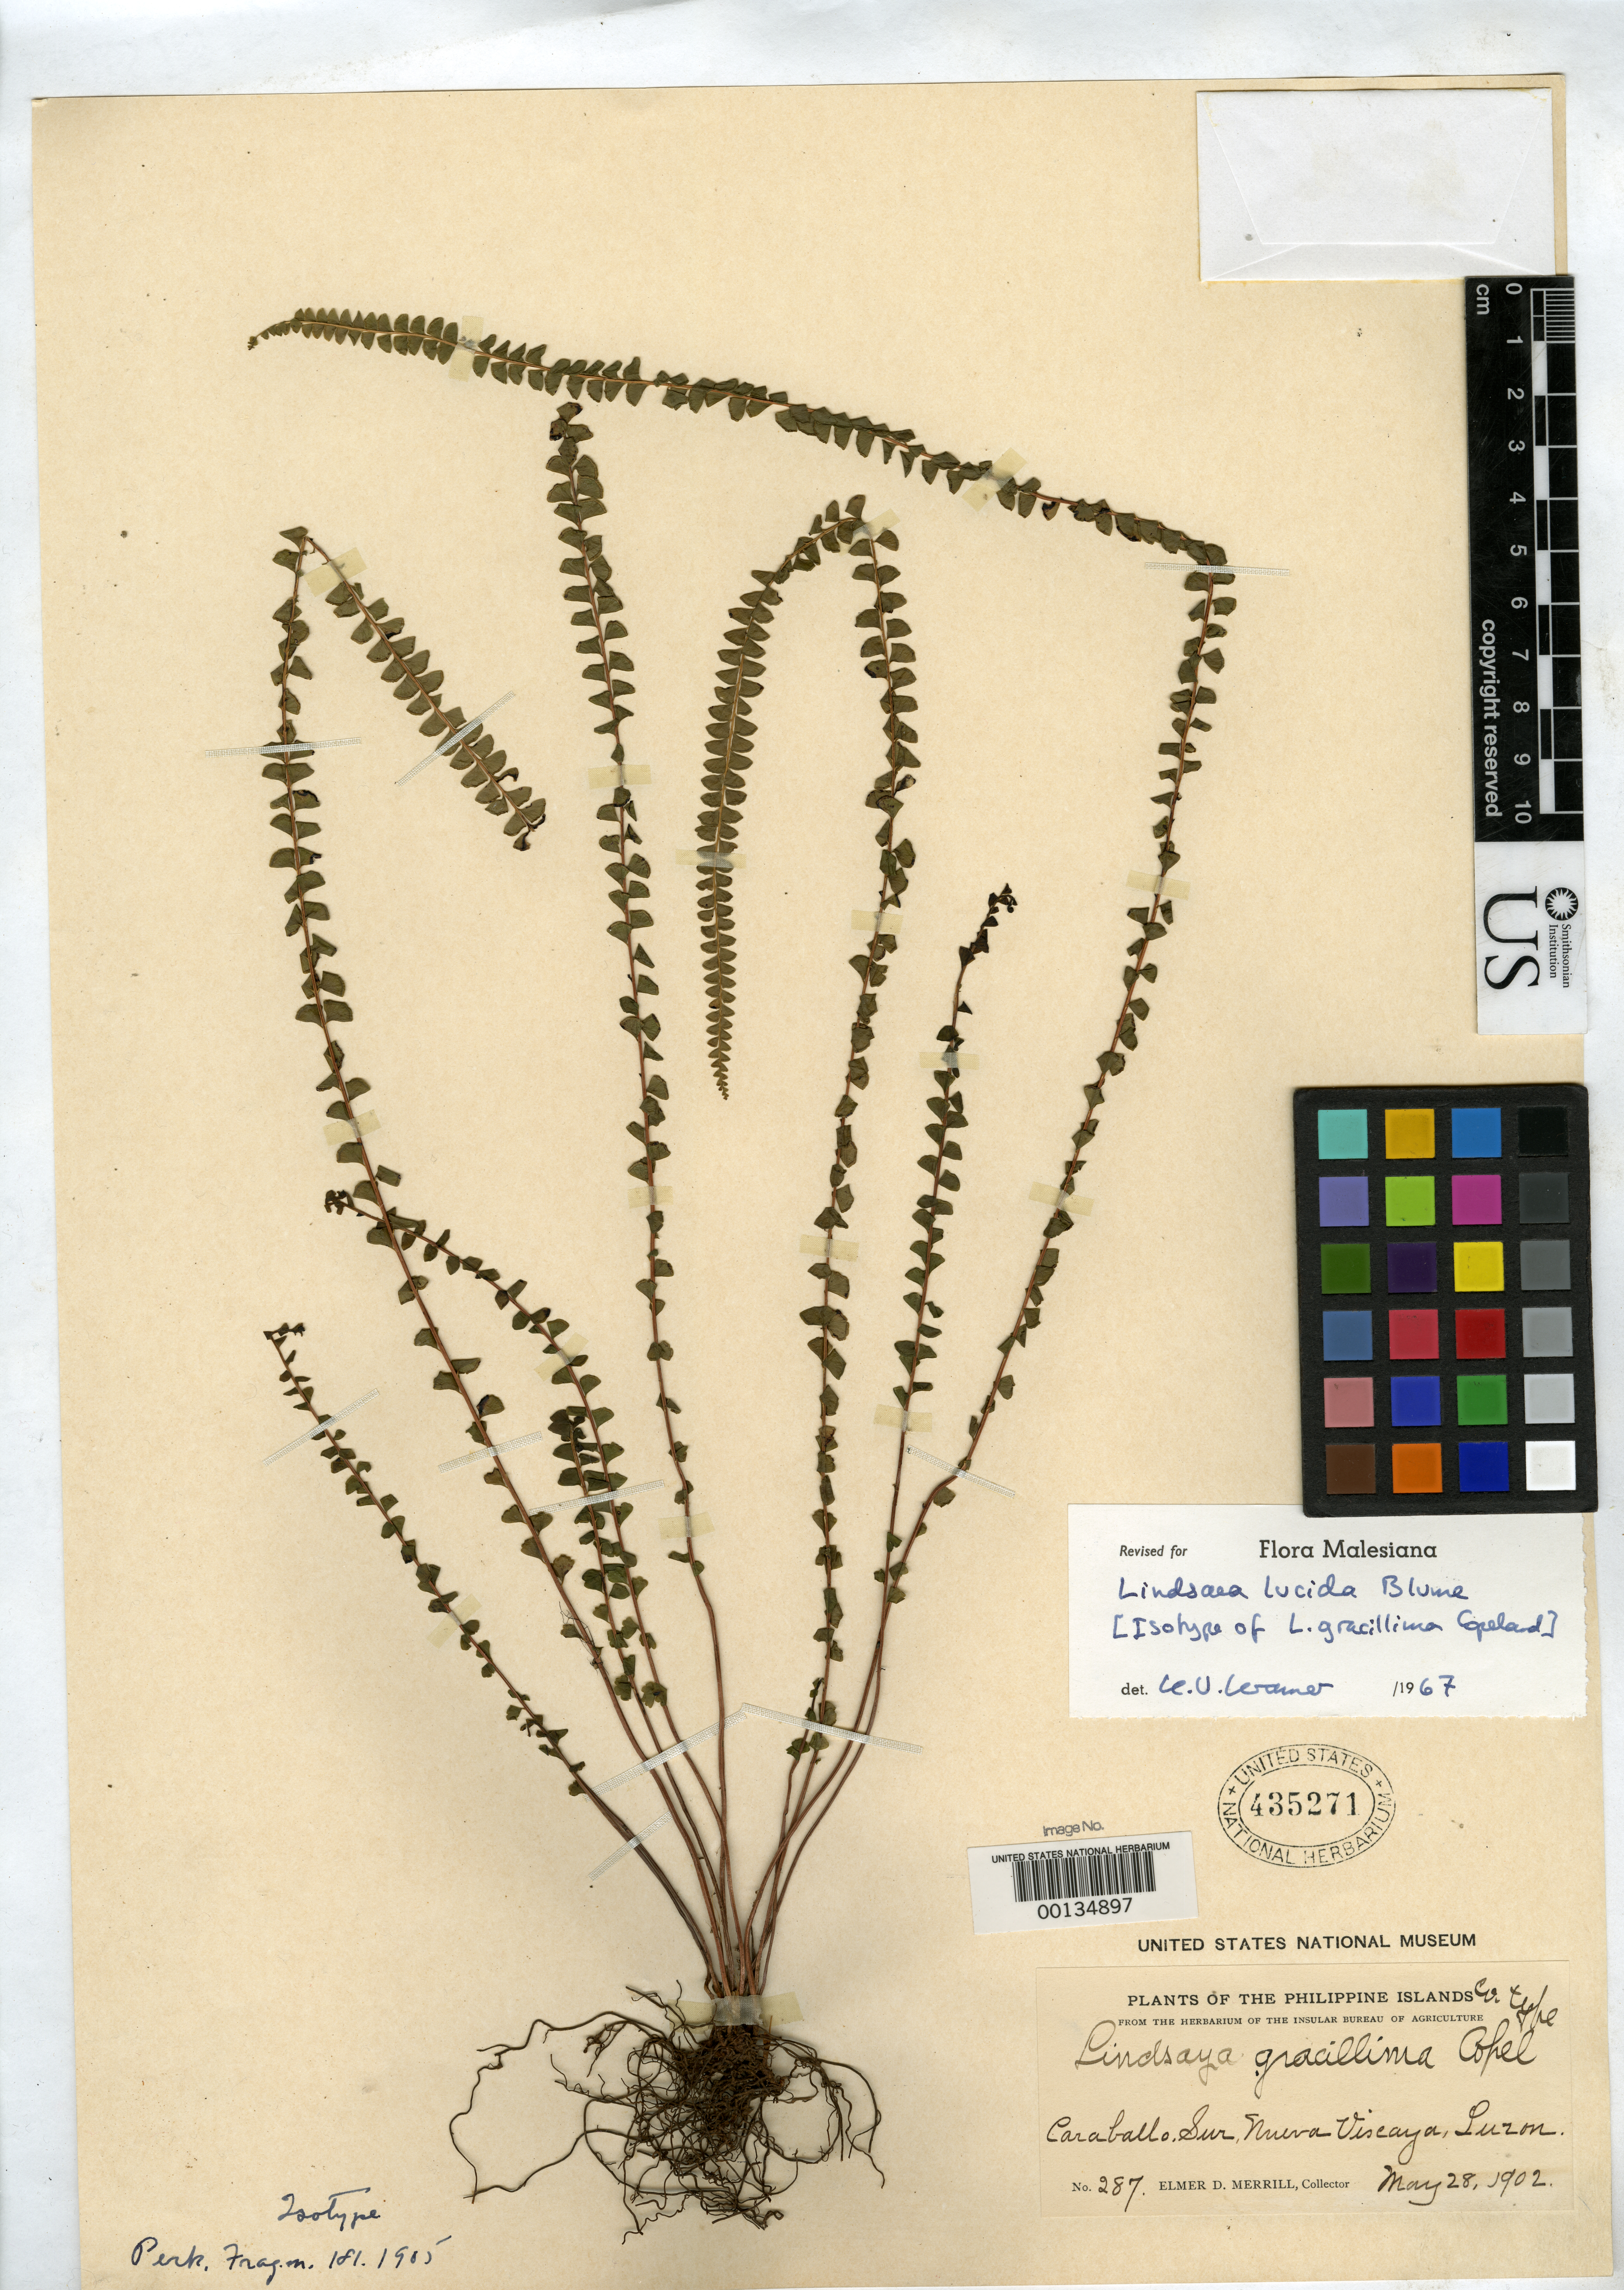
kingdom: Plantae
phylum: Tracheophyta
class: Polypodiopsida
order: Polypodiales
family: Lindsaeaceae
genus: Lindsaea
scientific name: Lindsaea gracillima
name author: Copel. in Perkins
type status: Type Collection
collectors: E. D. Merrill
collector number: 287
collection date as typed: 28 Mar 1902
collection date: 1902-03-28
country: Philippines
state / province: Cagayan Valley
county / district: Nueva Vizcaya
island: Luzon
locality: Caraballo, Sur Nuevo Vizcaya.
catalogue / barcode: US 435271